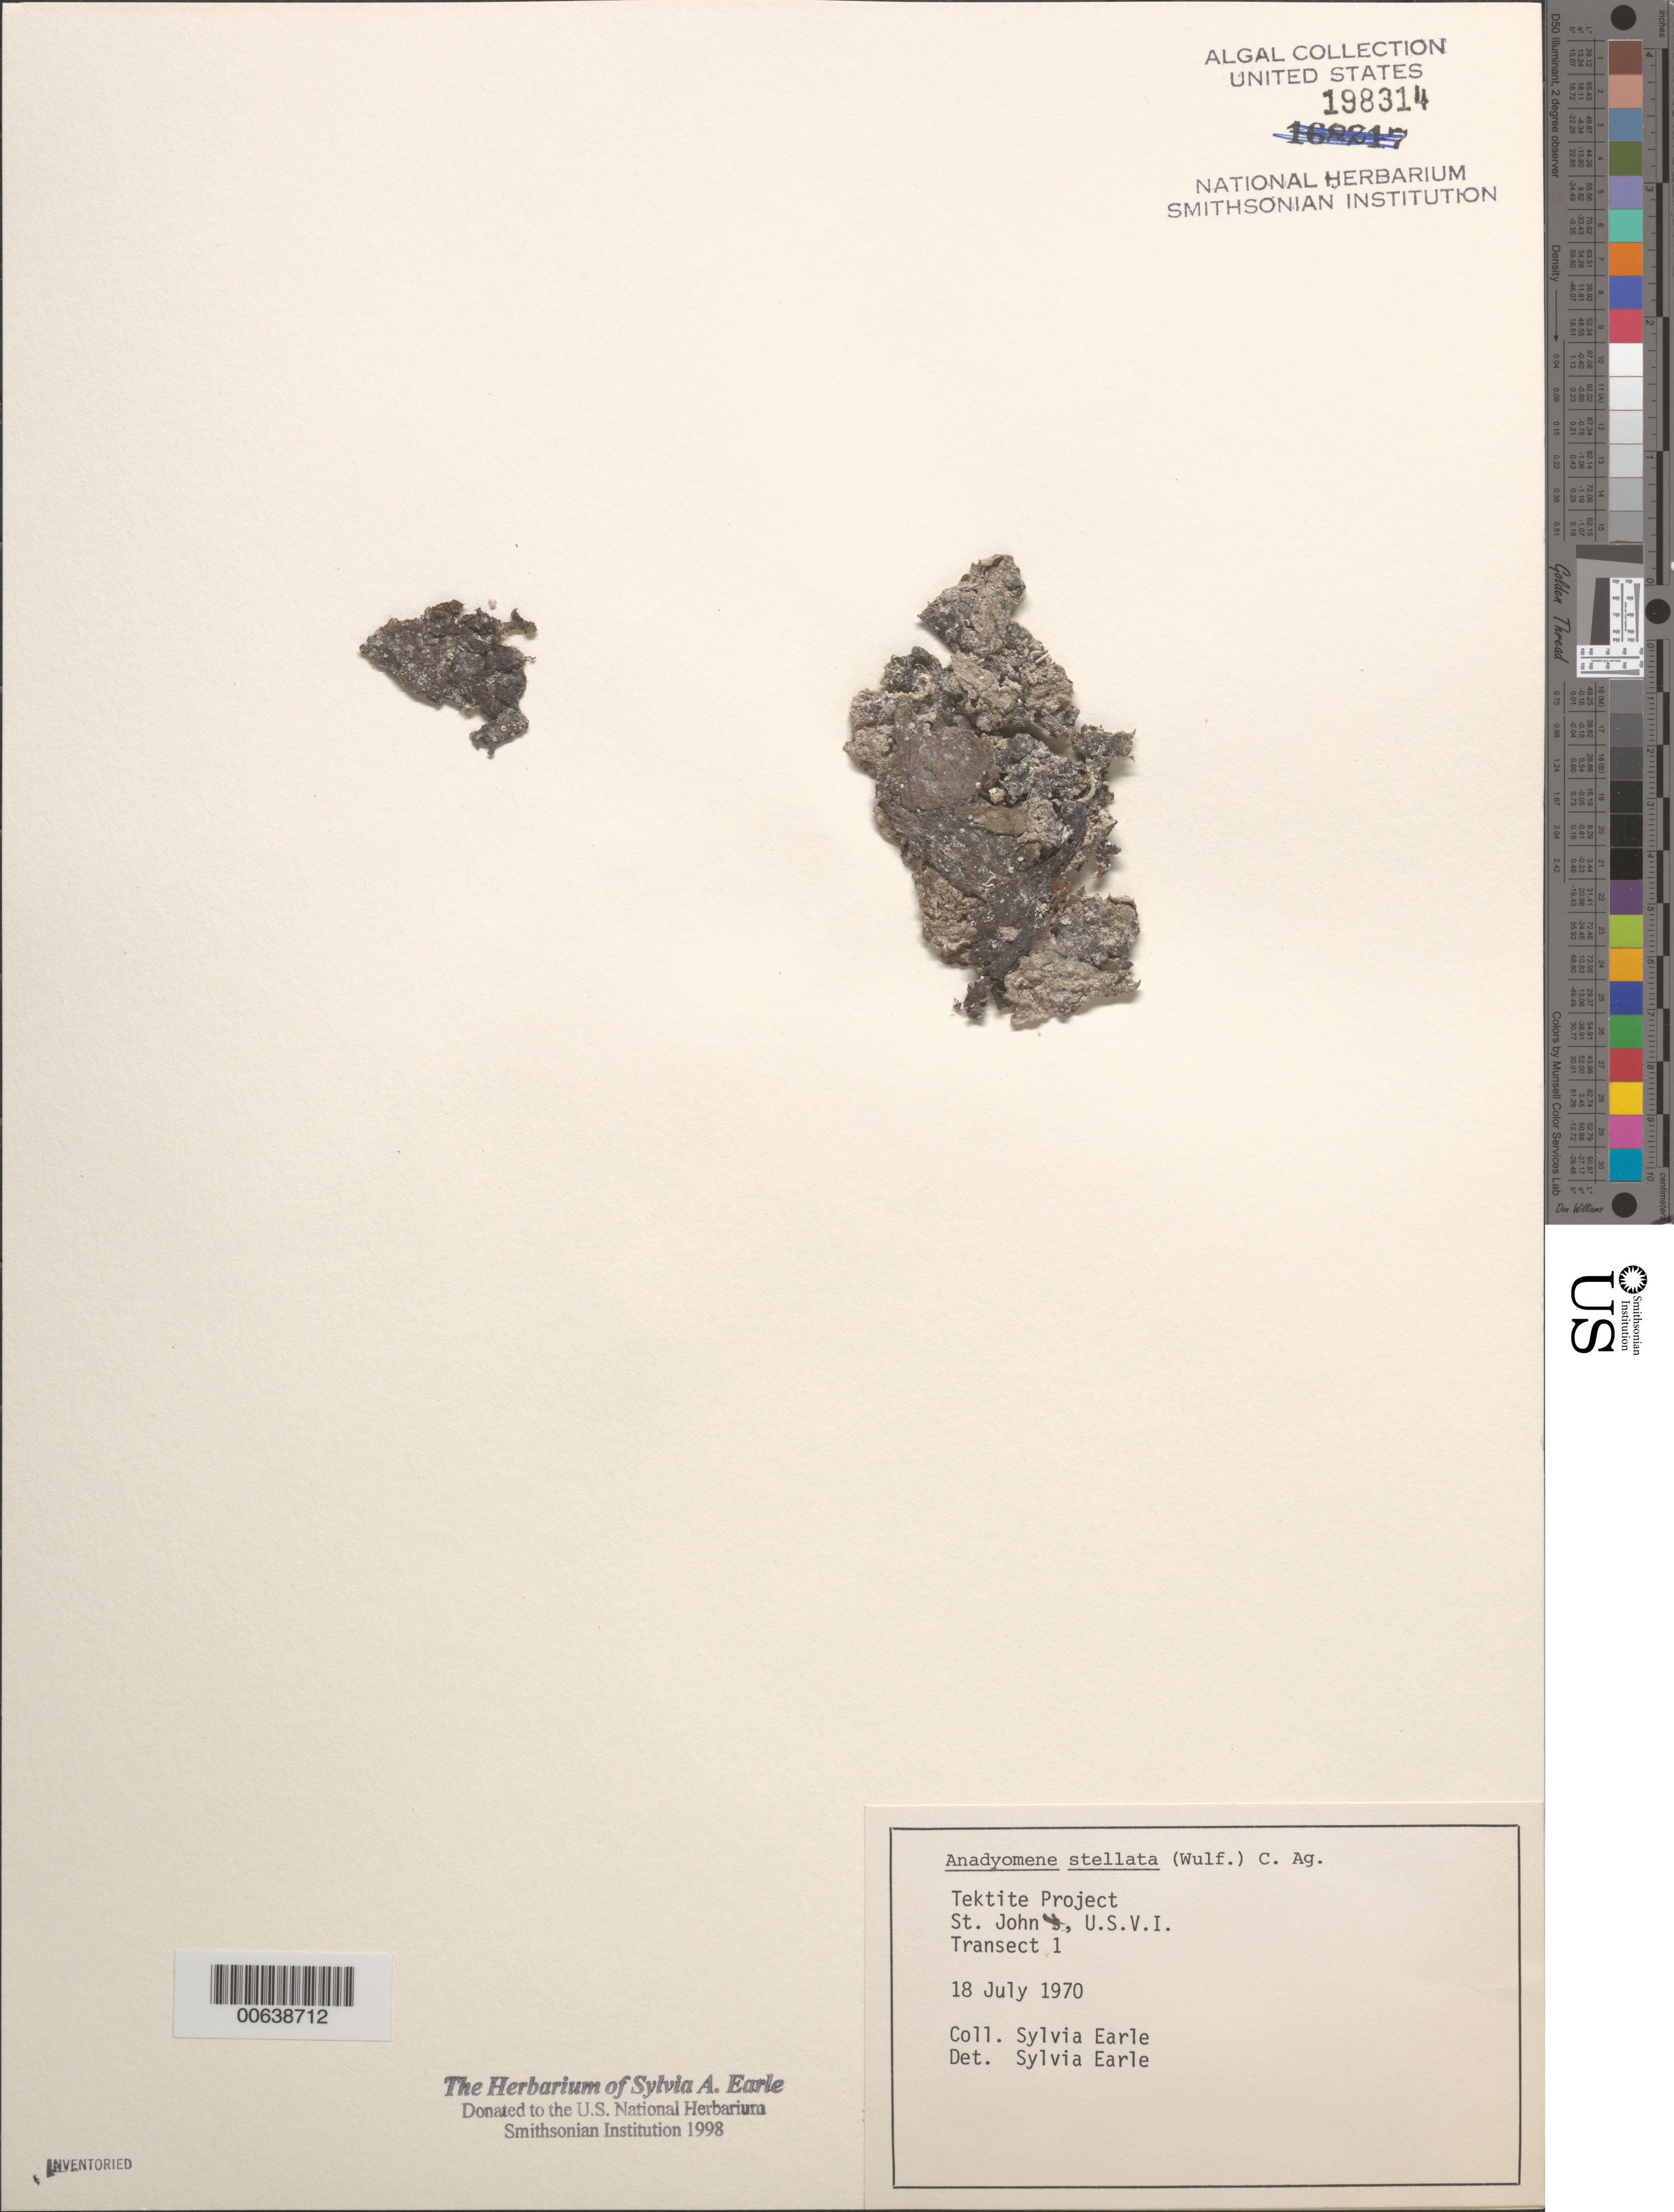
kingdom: Plantae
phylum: Chlorophyta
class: Ulvophyceae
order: Cladophorales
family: Anadyomenaceae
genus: Anadyomene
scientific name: Anadyomene stellata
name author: (Wulfen) C. Agardh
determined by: Earle, S. A.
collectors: S. A. Earle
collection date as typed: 18 Jul 1970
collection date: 1970-07-18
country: U.S. Virgin Islands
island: St. John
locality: Tektite Project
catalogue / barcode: US 198314